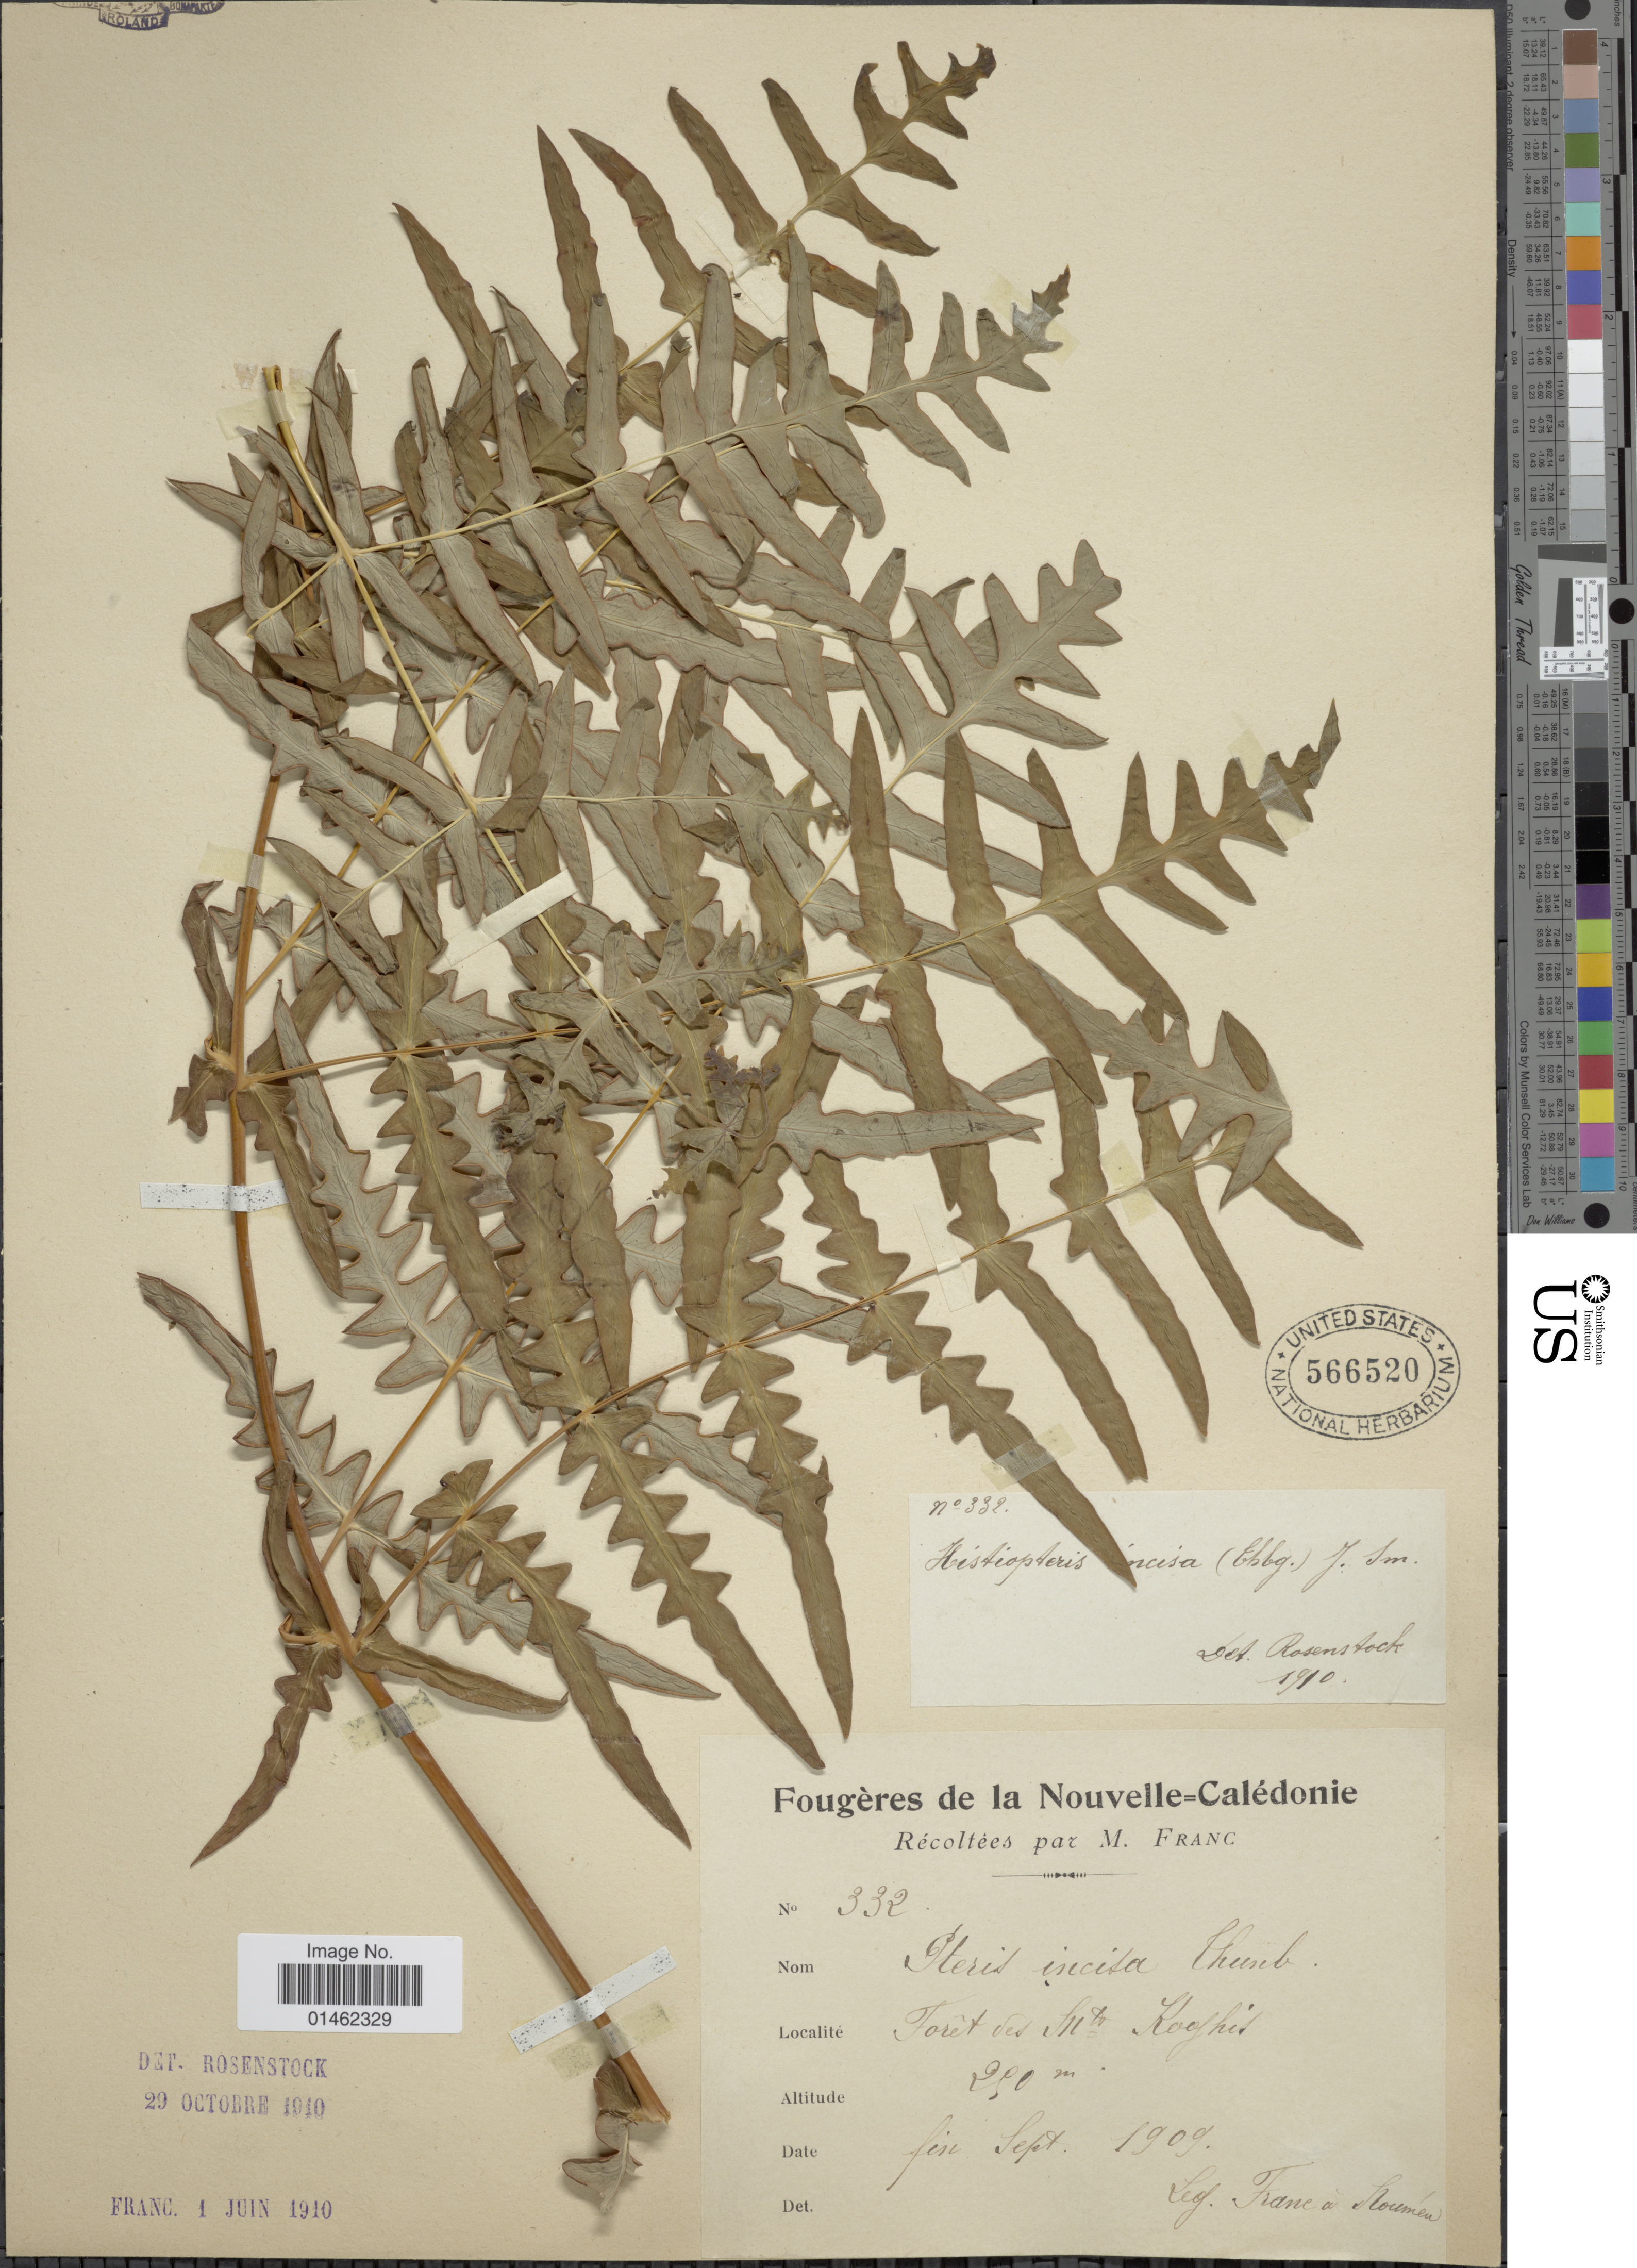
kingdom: Plantae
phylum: Tracheophyta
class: Polypodiopsida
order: Polypodiales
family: Dennstaedtiaceae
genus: Histiopteris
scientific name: Histiopteris incisa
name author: (Thunb.) J. Sm.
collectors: Franc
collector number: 332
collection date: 1909-09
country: New Caledonia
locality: Forêt des Mts Koghis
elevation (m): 290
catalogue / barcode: US 566520